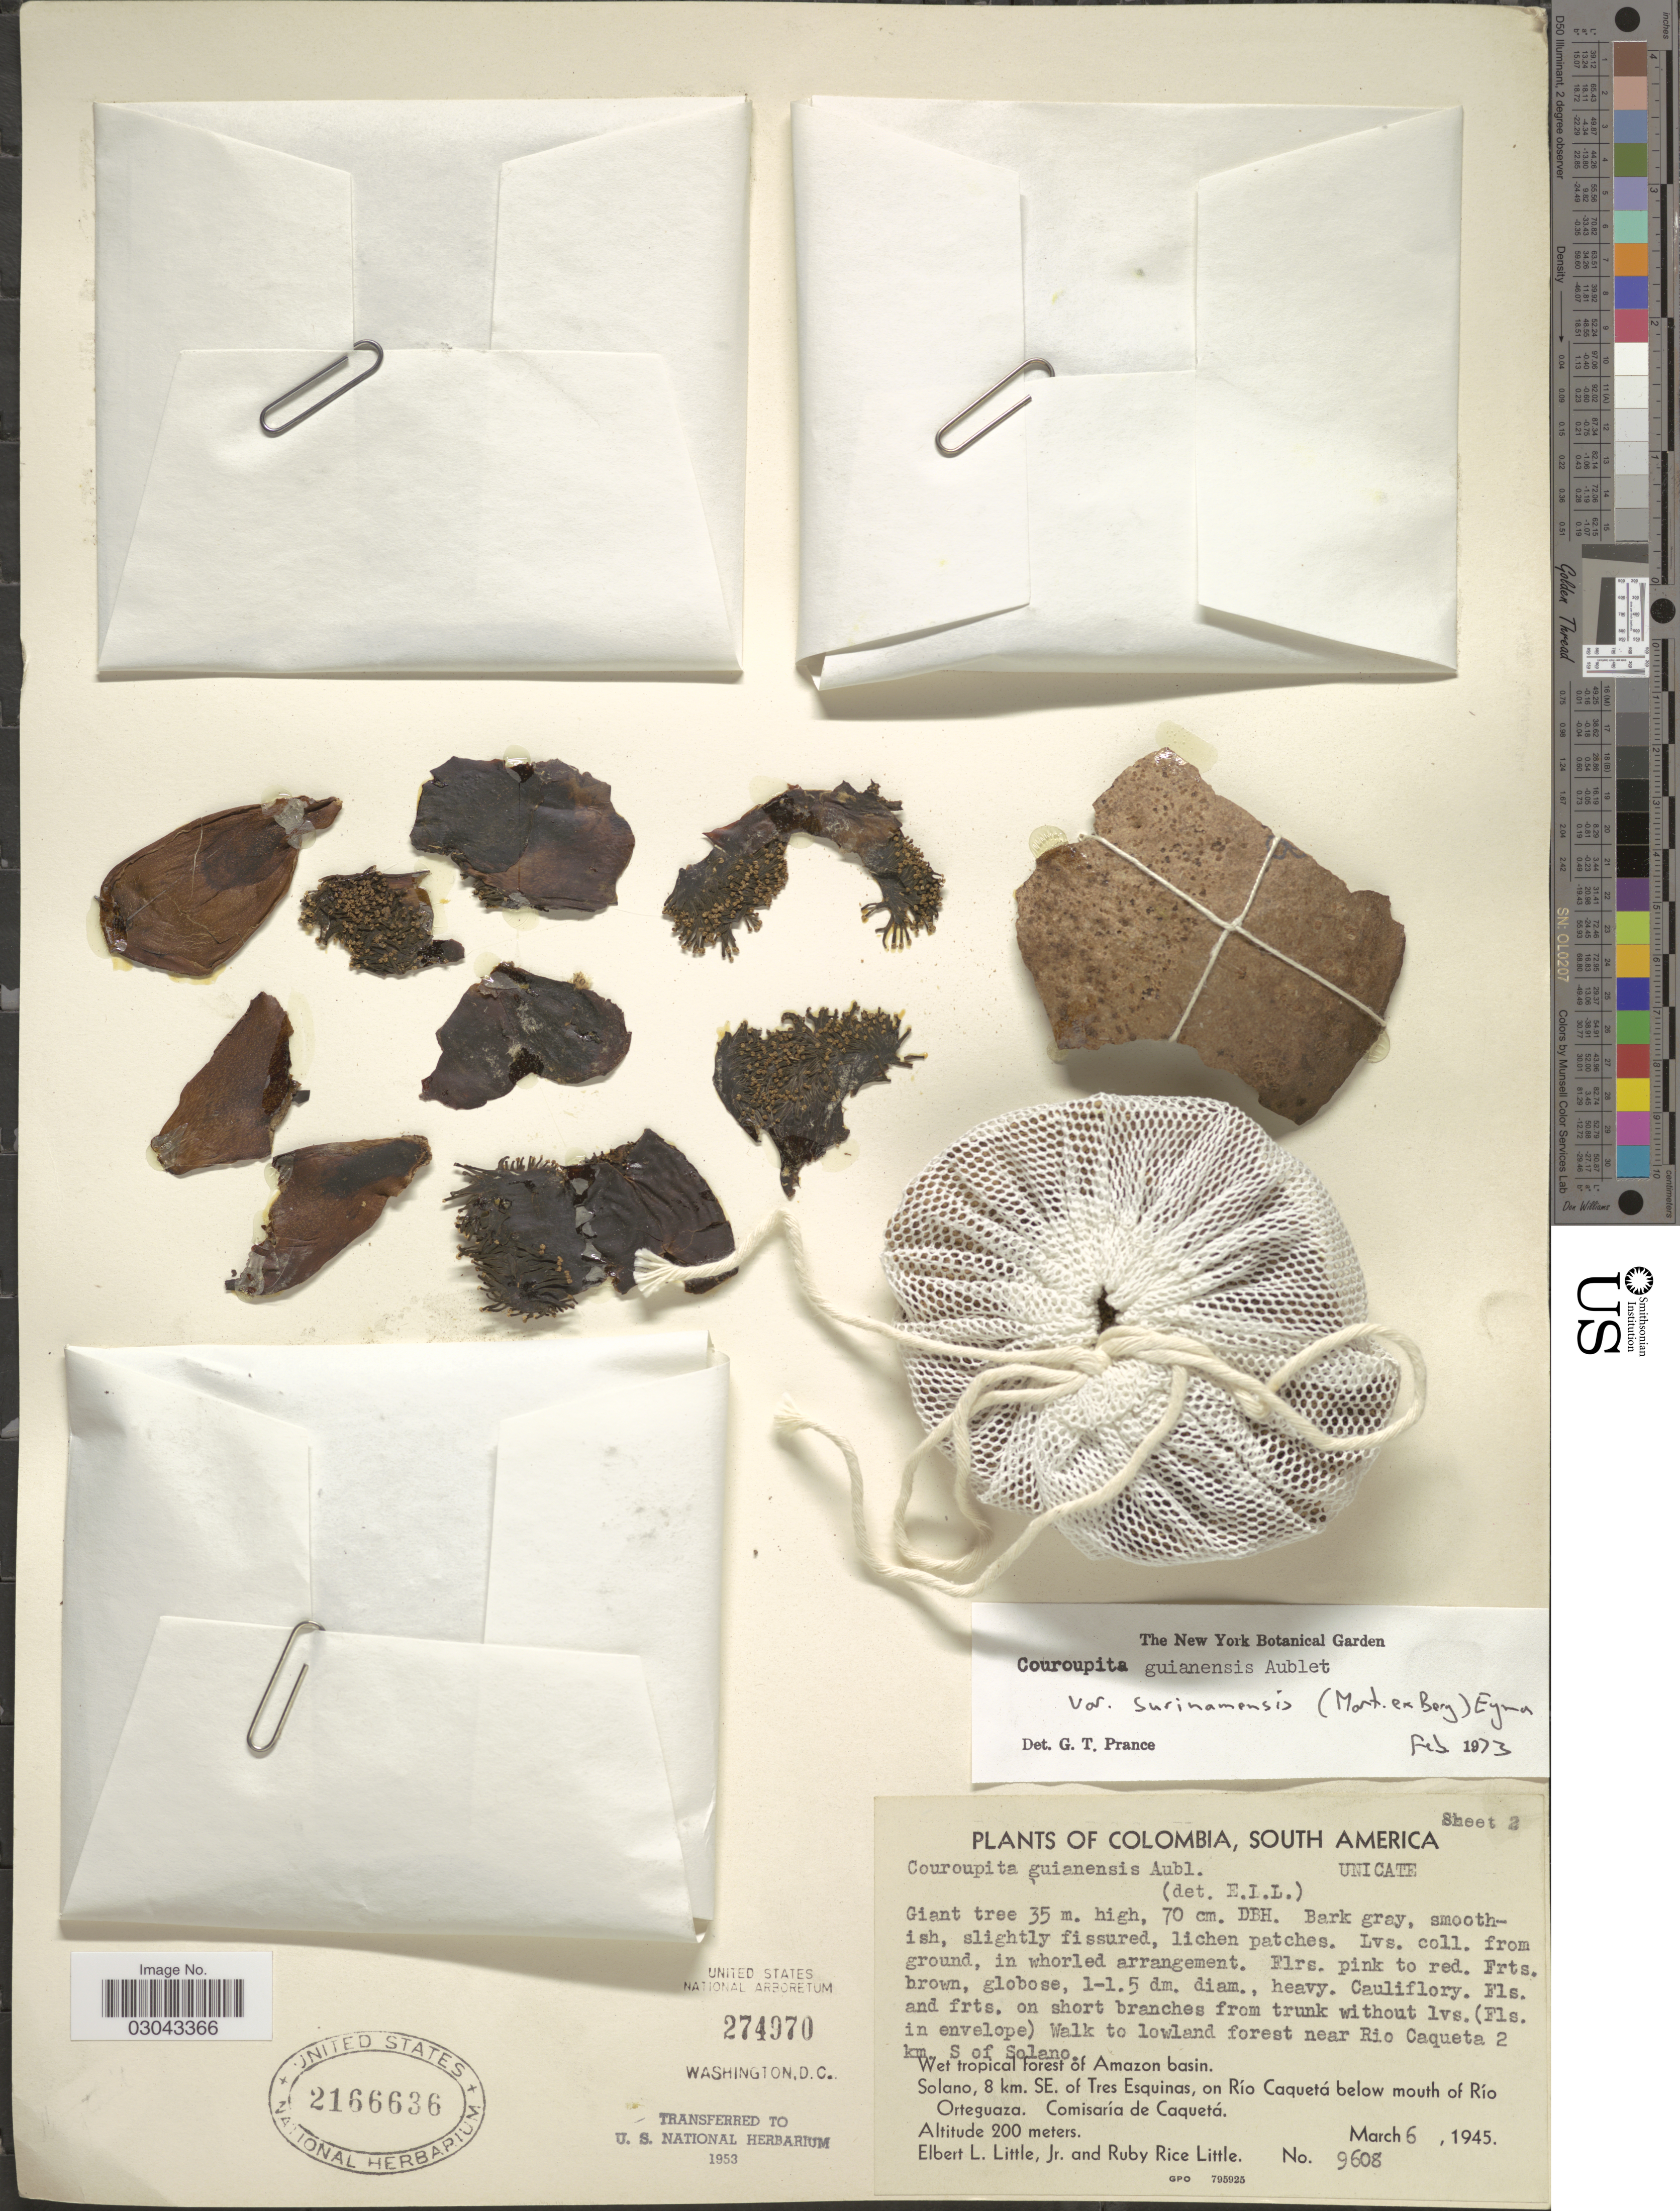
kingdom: Plantae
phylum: Tracheophyta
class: Magnoliopsida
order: Ericales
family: Lecythidaceae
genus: Couroupita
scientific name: Couroupita guianensis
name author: Aubl.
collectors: E. L. Little & R. R. Little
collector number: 9608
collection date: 1945-03-06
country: Colombia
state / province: Caquetá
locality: Solano, 8 km. SE. of Tres Esquinas, on Río Caquetá below mouth of Río Orteguaza, Comisaría de Caquetá, Walk to lowland forest near Rio Caqueta 2 km. S of Solano.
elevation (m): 200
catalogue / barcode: US 2166636